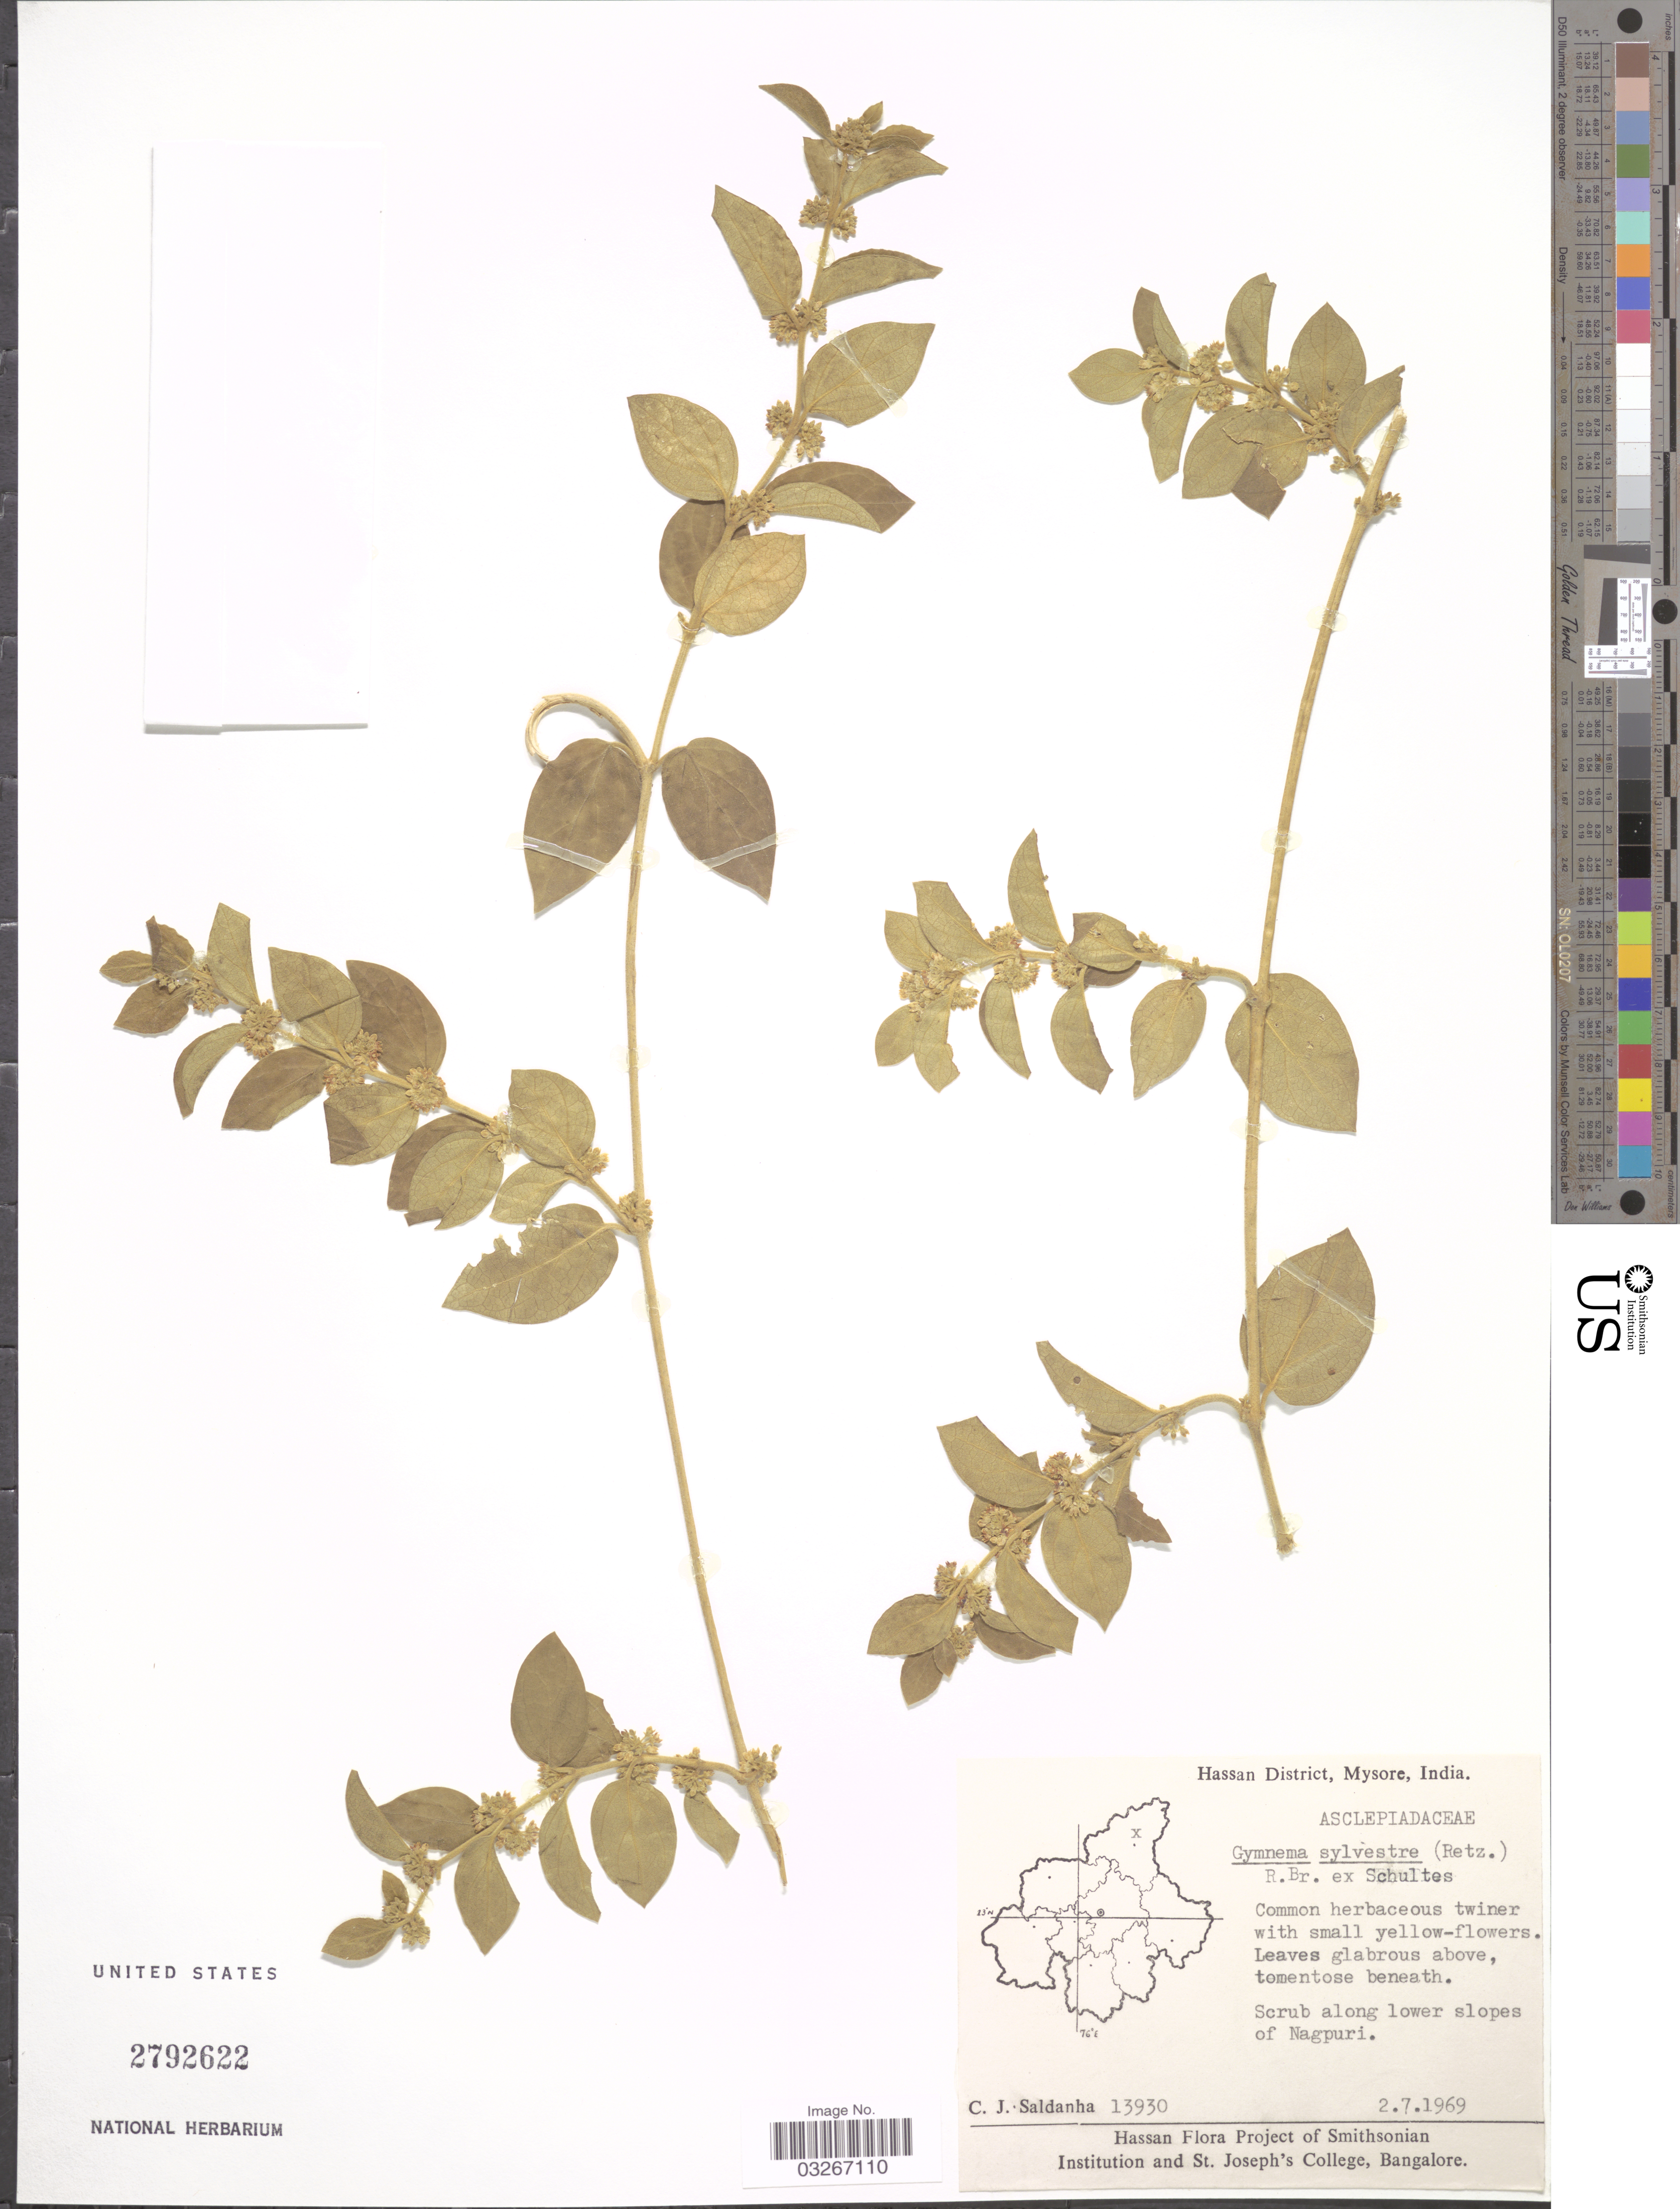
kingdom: Plantae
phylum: Tracheophyta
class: Magnoliopsida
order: Gentianales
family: Apocynaceae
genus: Gymnema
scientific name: Gymnema sylvestre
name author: (Retz.) R. Br. ex Schult. in Roem. & Schult.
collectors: C. J. Saldanha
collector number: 13930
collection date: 1969-07-02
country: India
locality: Hassan District, Mysore. Along lower slopes of Nagpuri.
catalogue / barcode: US 2792622